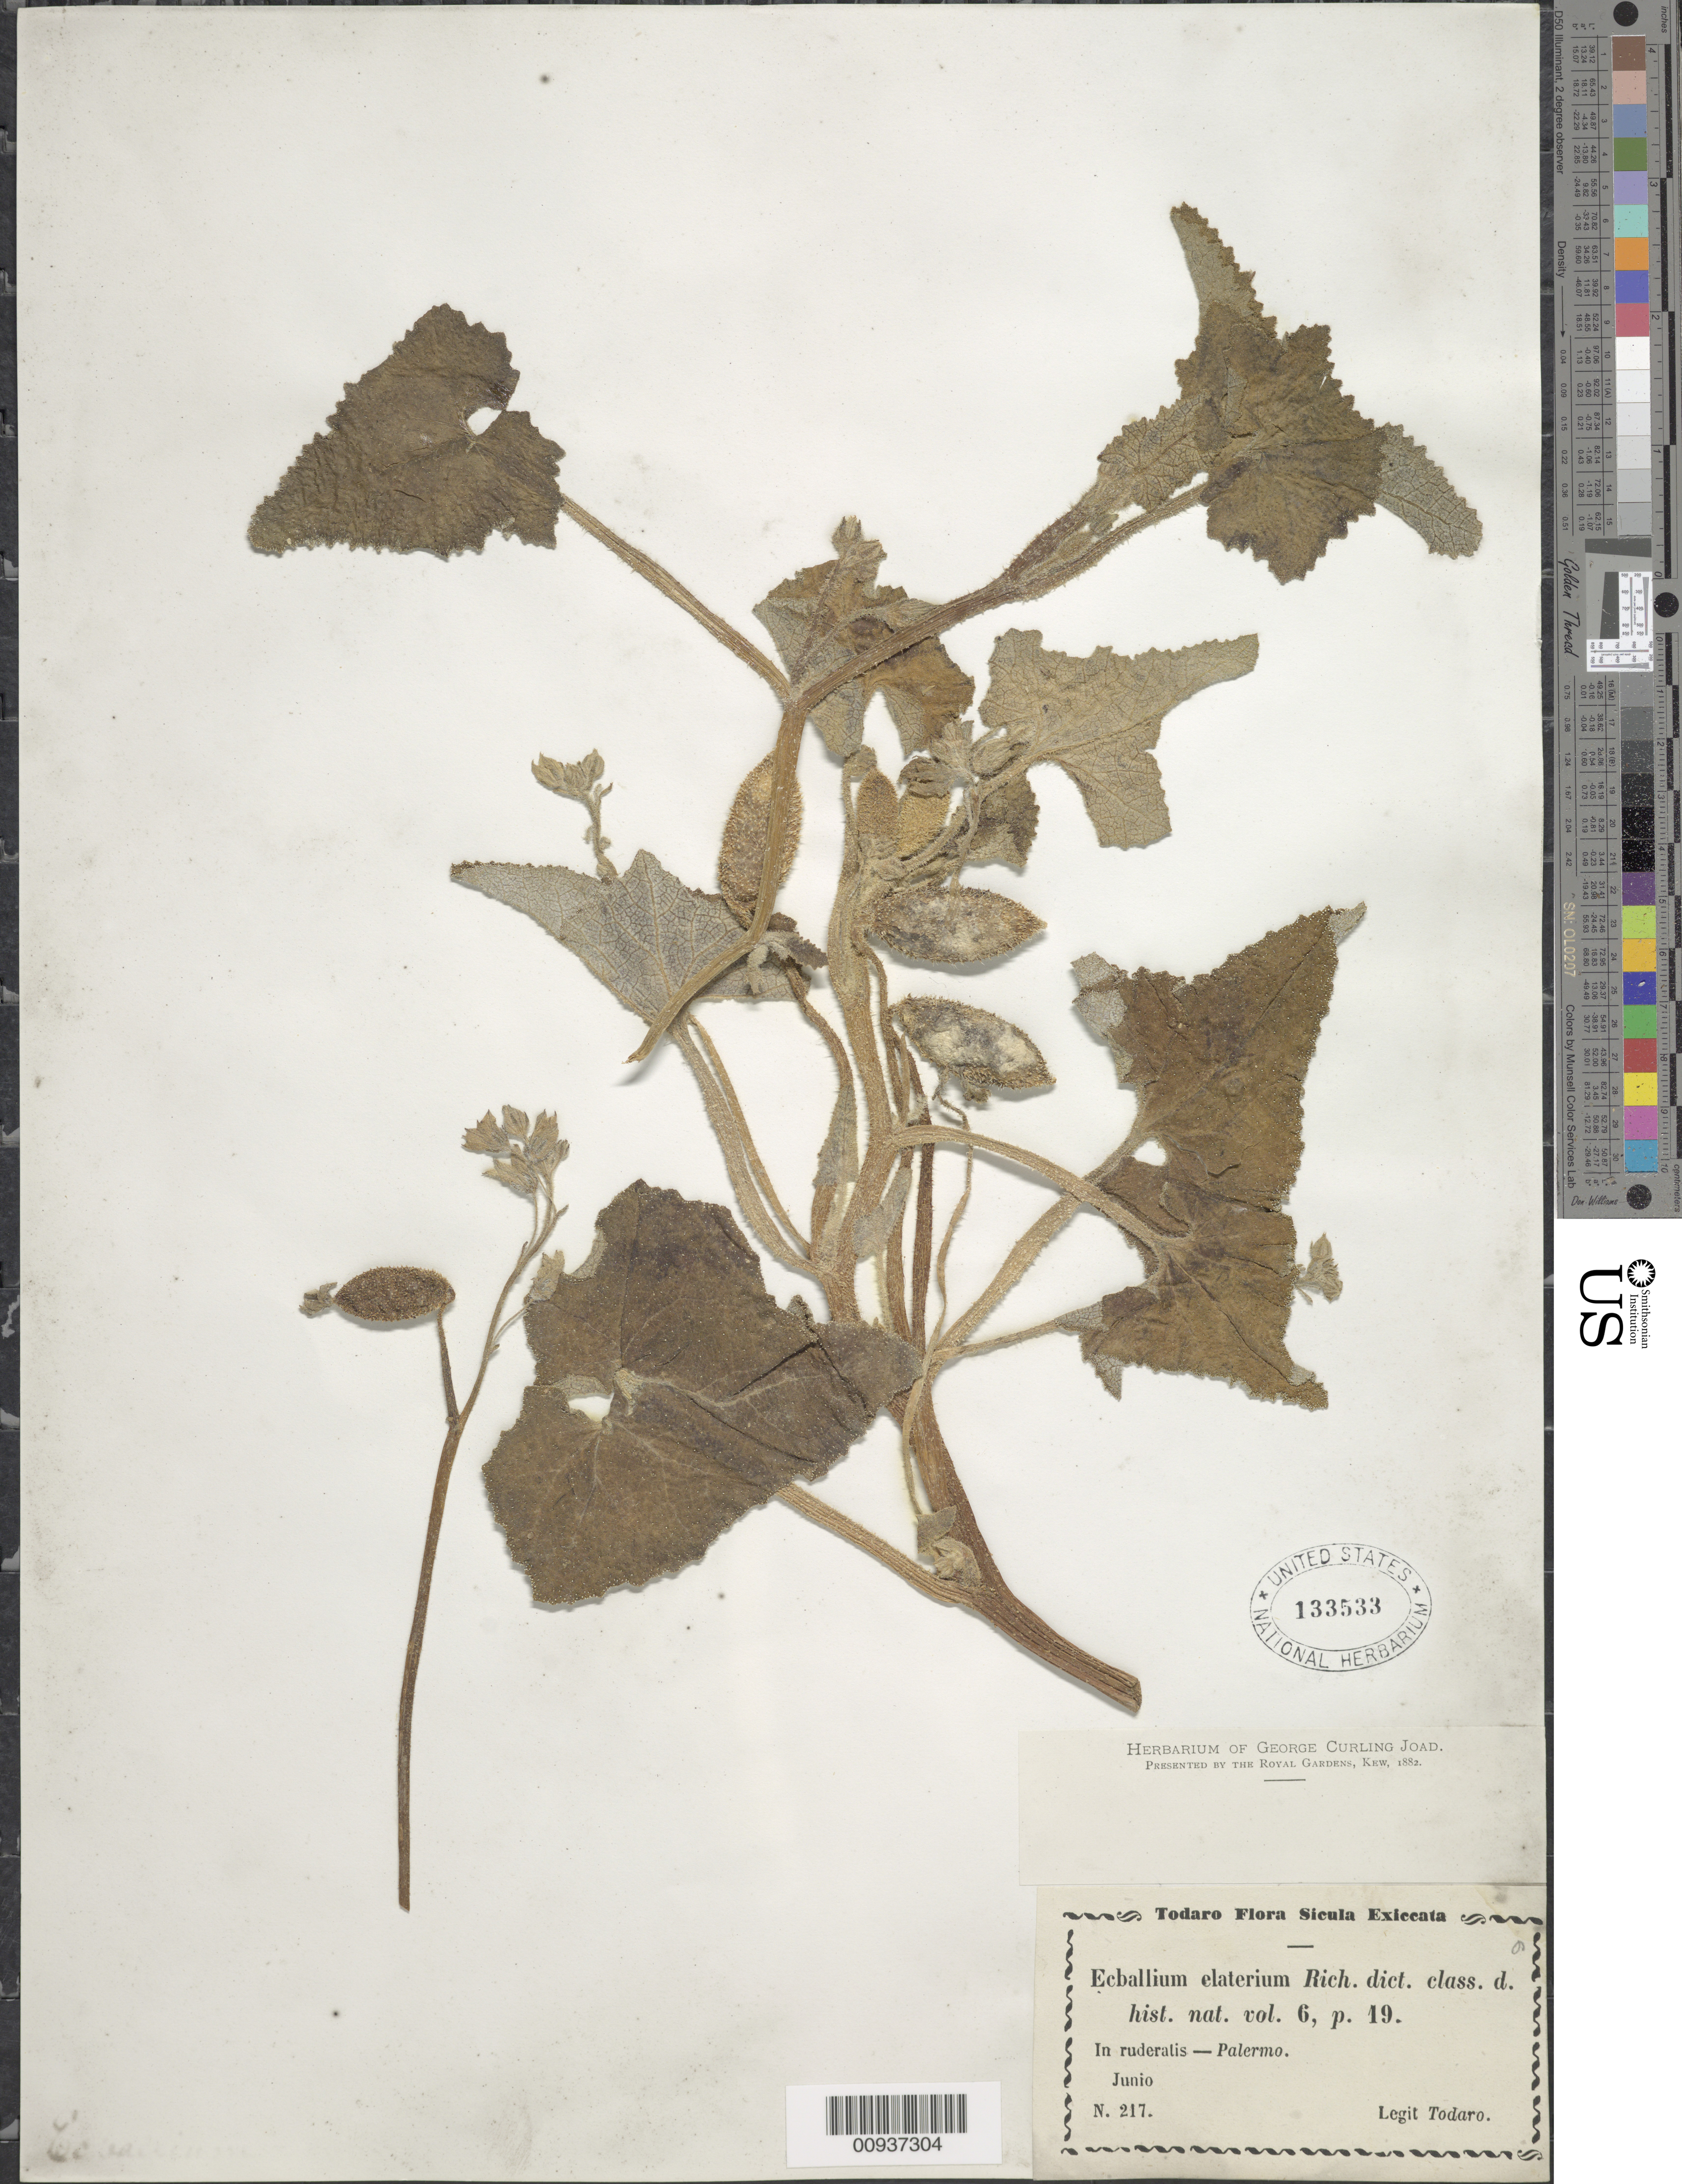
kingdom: Plantae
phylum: Tracheophyta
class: Magnoliopsida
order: Cucurbitales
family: Cucurbitaceae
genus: Ecballium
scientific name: Ecballium elaterium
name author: (L.) A. Rich.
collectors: Todaro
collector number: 217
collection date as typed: Jun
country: Italy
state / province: Siciliana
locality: In ruderatis - Palermo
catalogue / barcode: US 133533